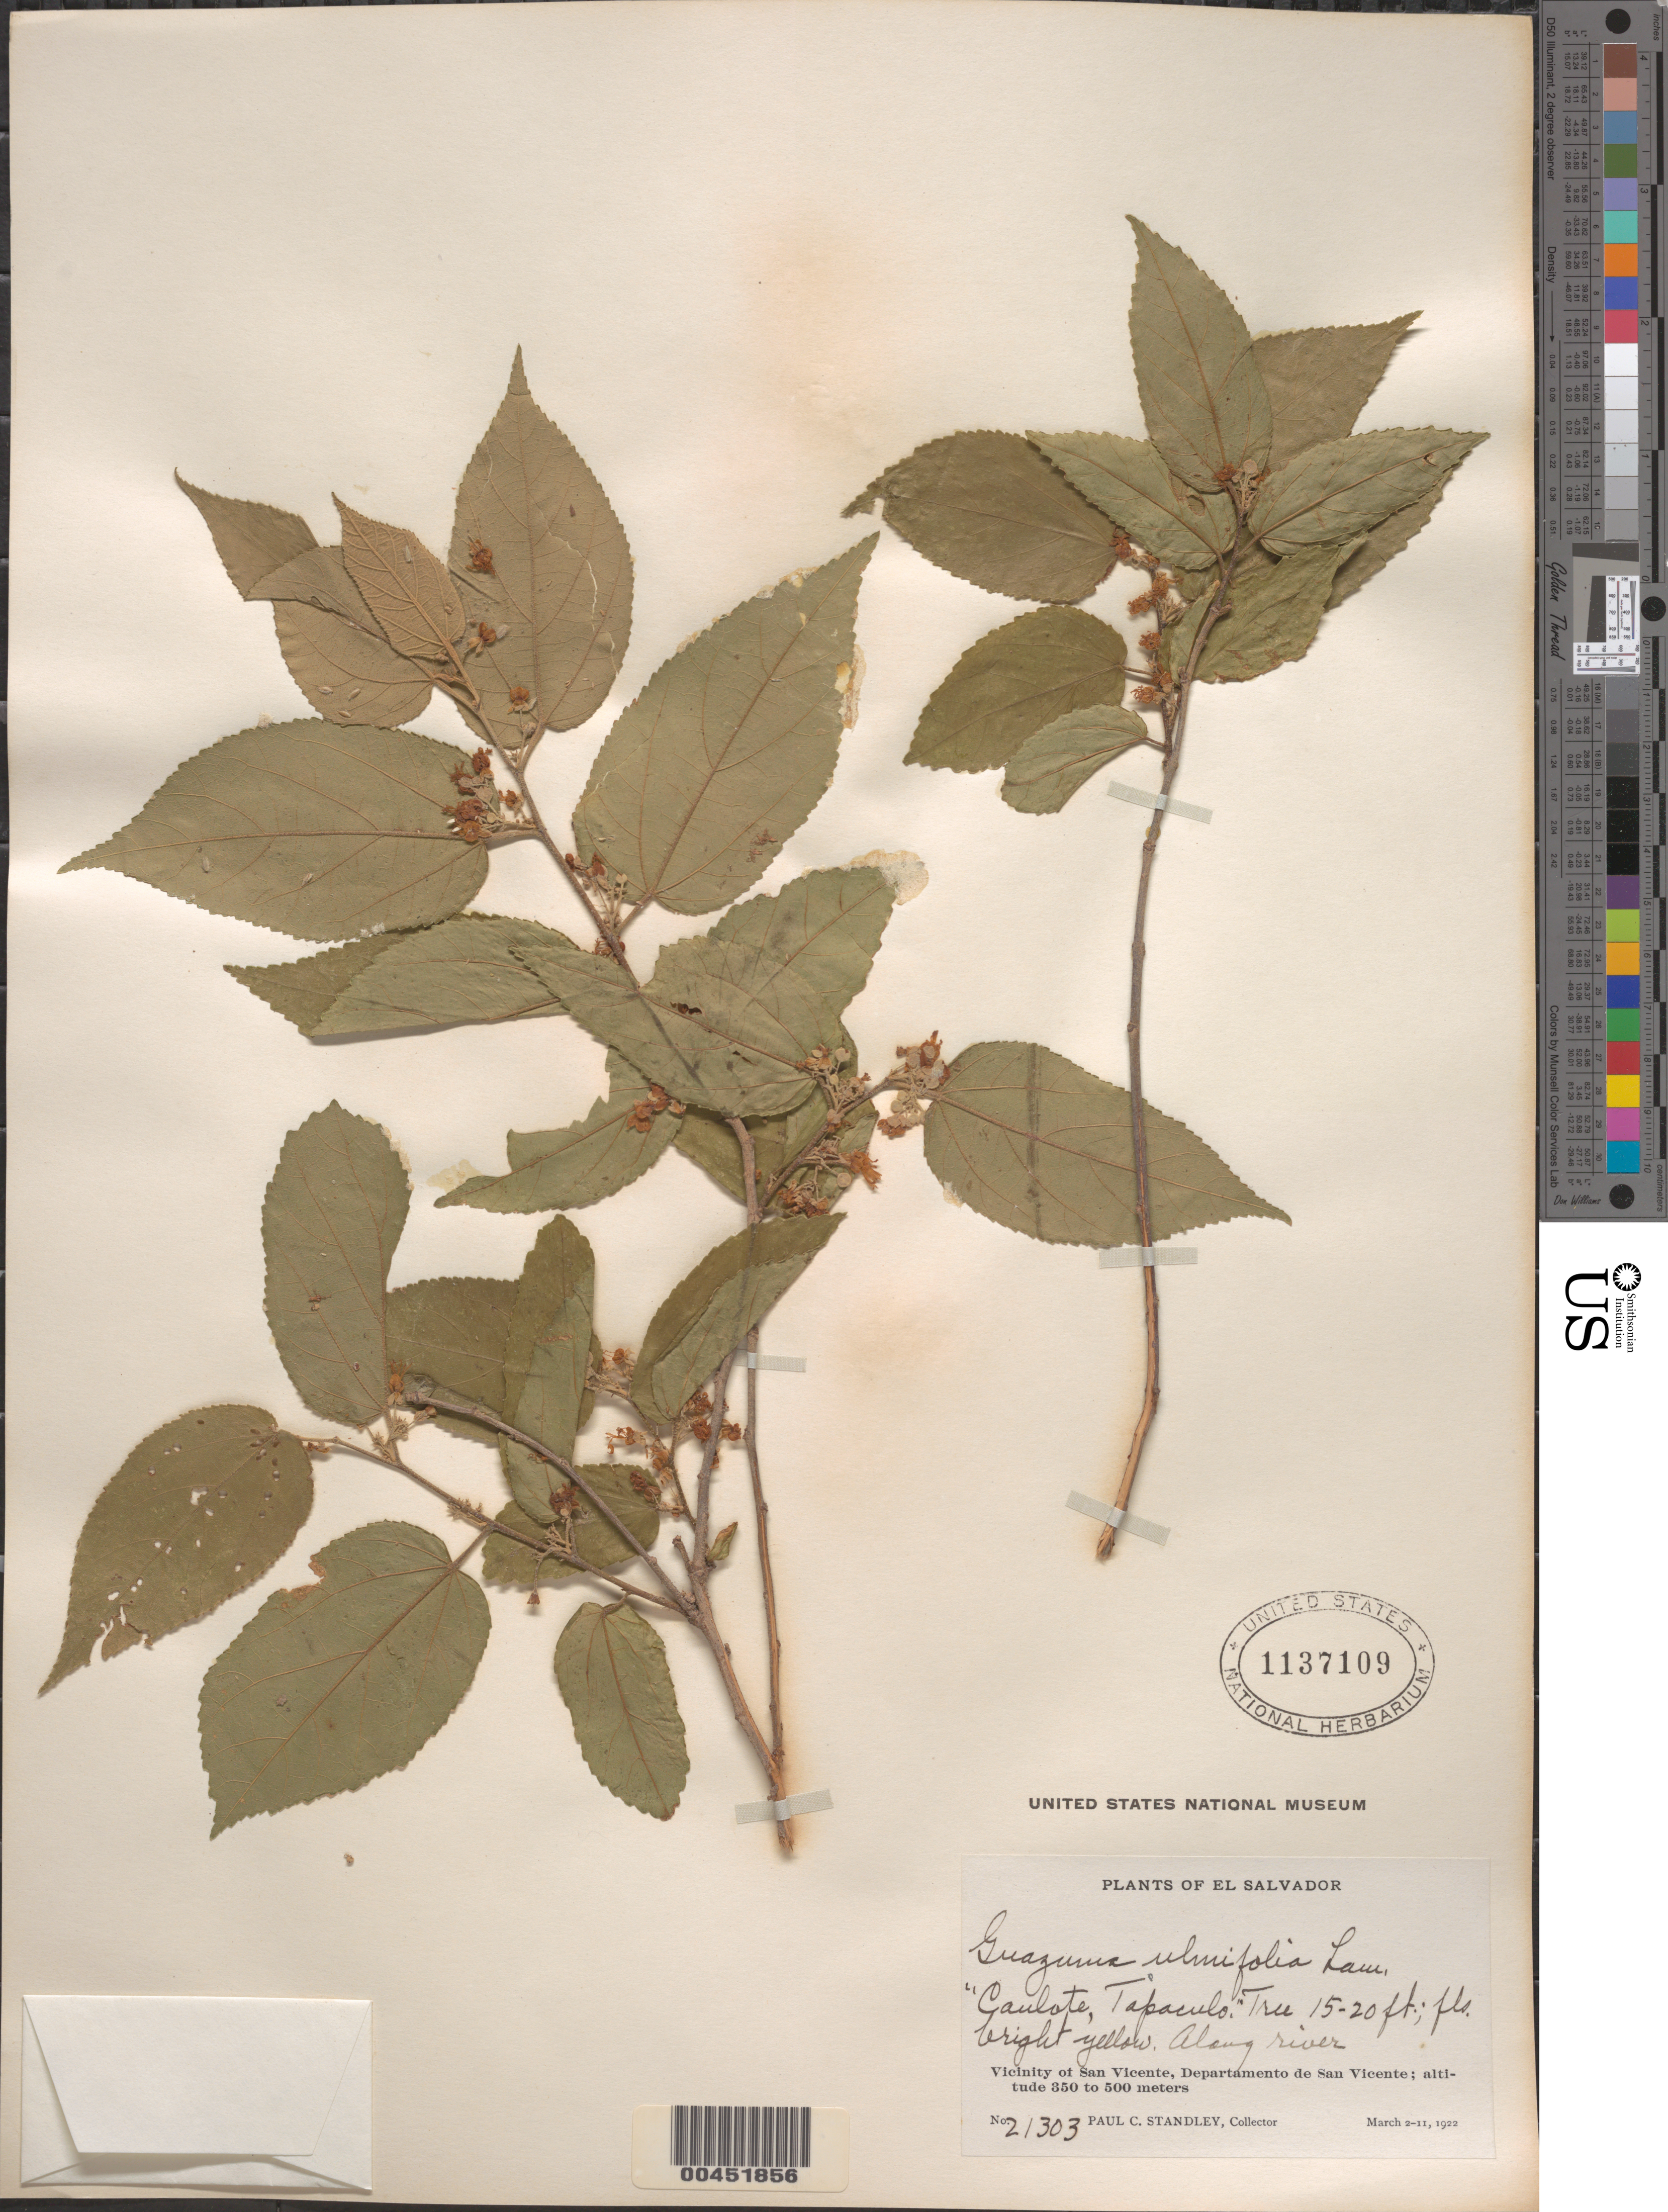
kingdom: Plantae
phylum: Tracheophyta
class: Magnoliopsida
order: Malvales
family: Malvaceae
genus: Guazuma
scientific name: Guazuma ulmifolia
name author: Lam.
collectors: P. C. Standley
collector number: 21303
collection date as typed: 02 Mar 1922 to 11 Mar 1922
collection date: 1922-03-02/1922-03-11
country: El Salvador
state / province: San Vincente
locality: Vicinity of San Vicente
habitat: along river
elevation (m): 350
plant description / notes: Common name: Caulote; Common name: Tapaculo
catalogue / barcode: US 1137109